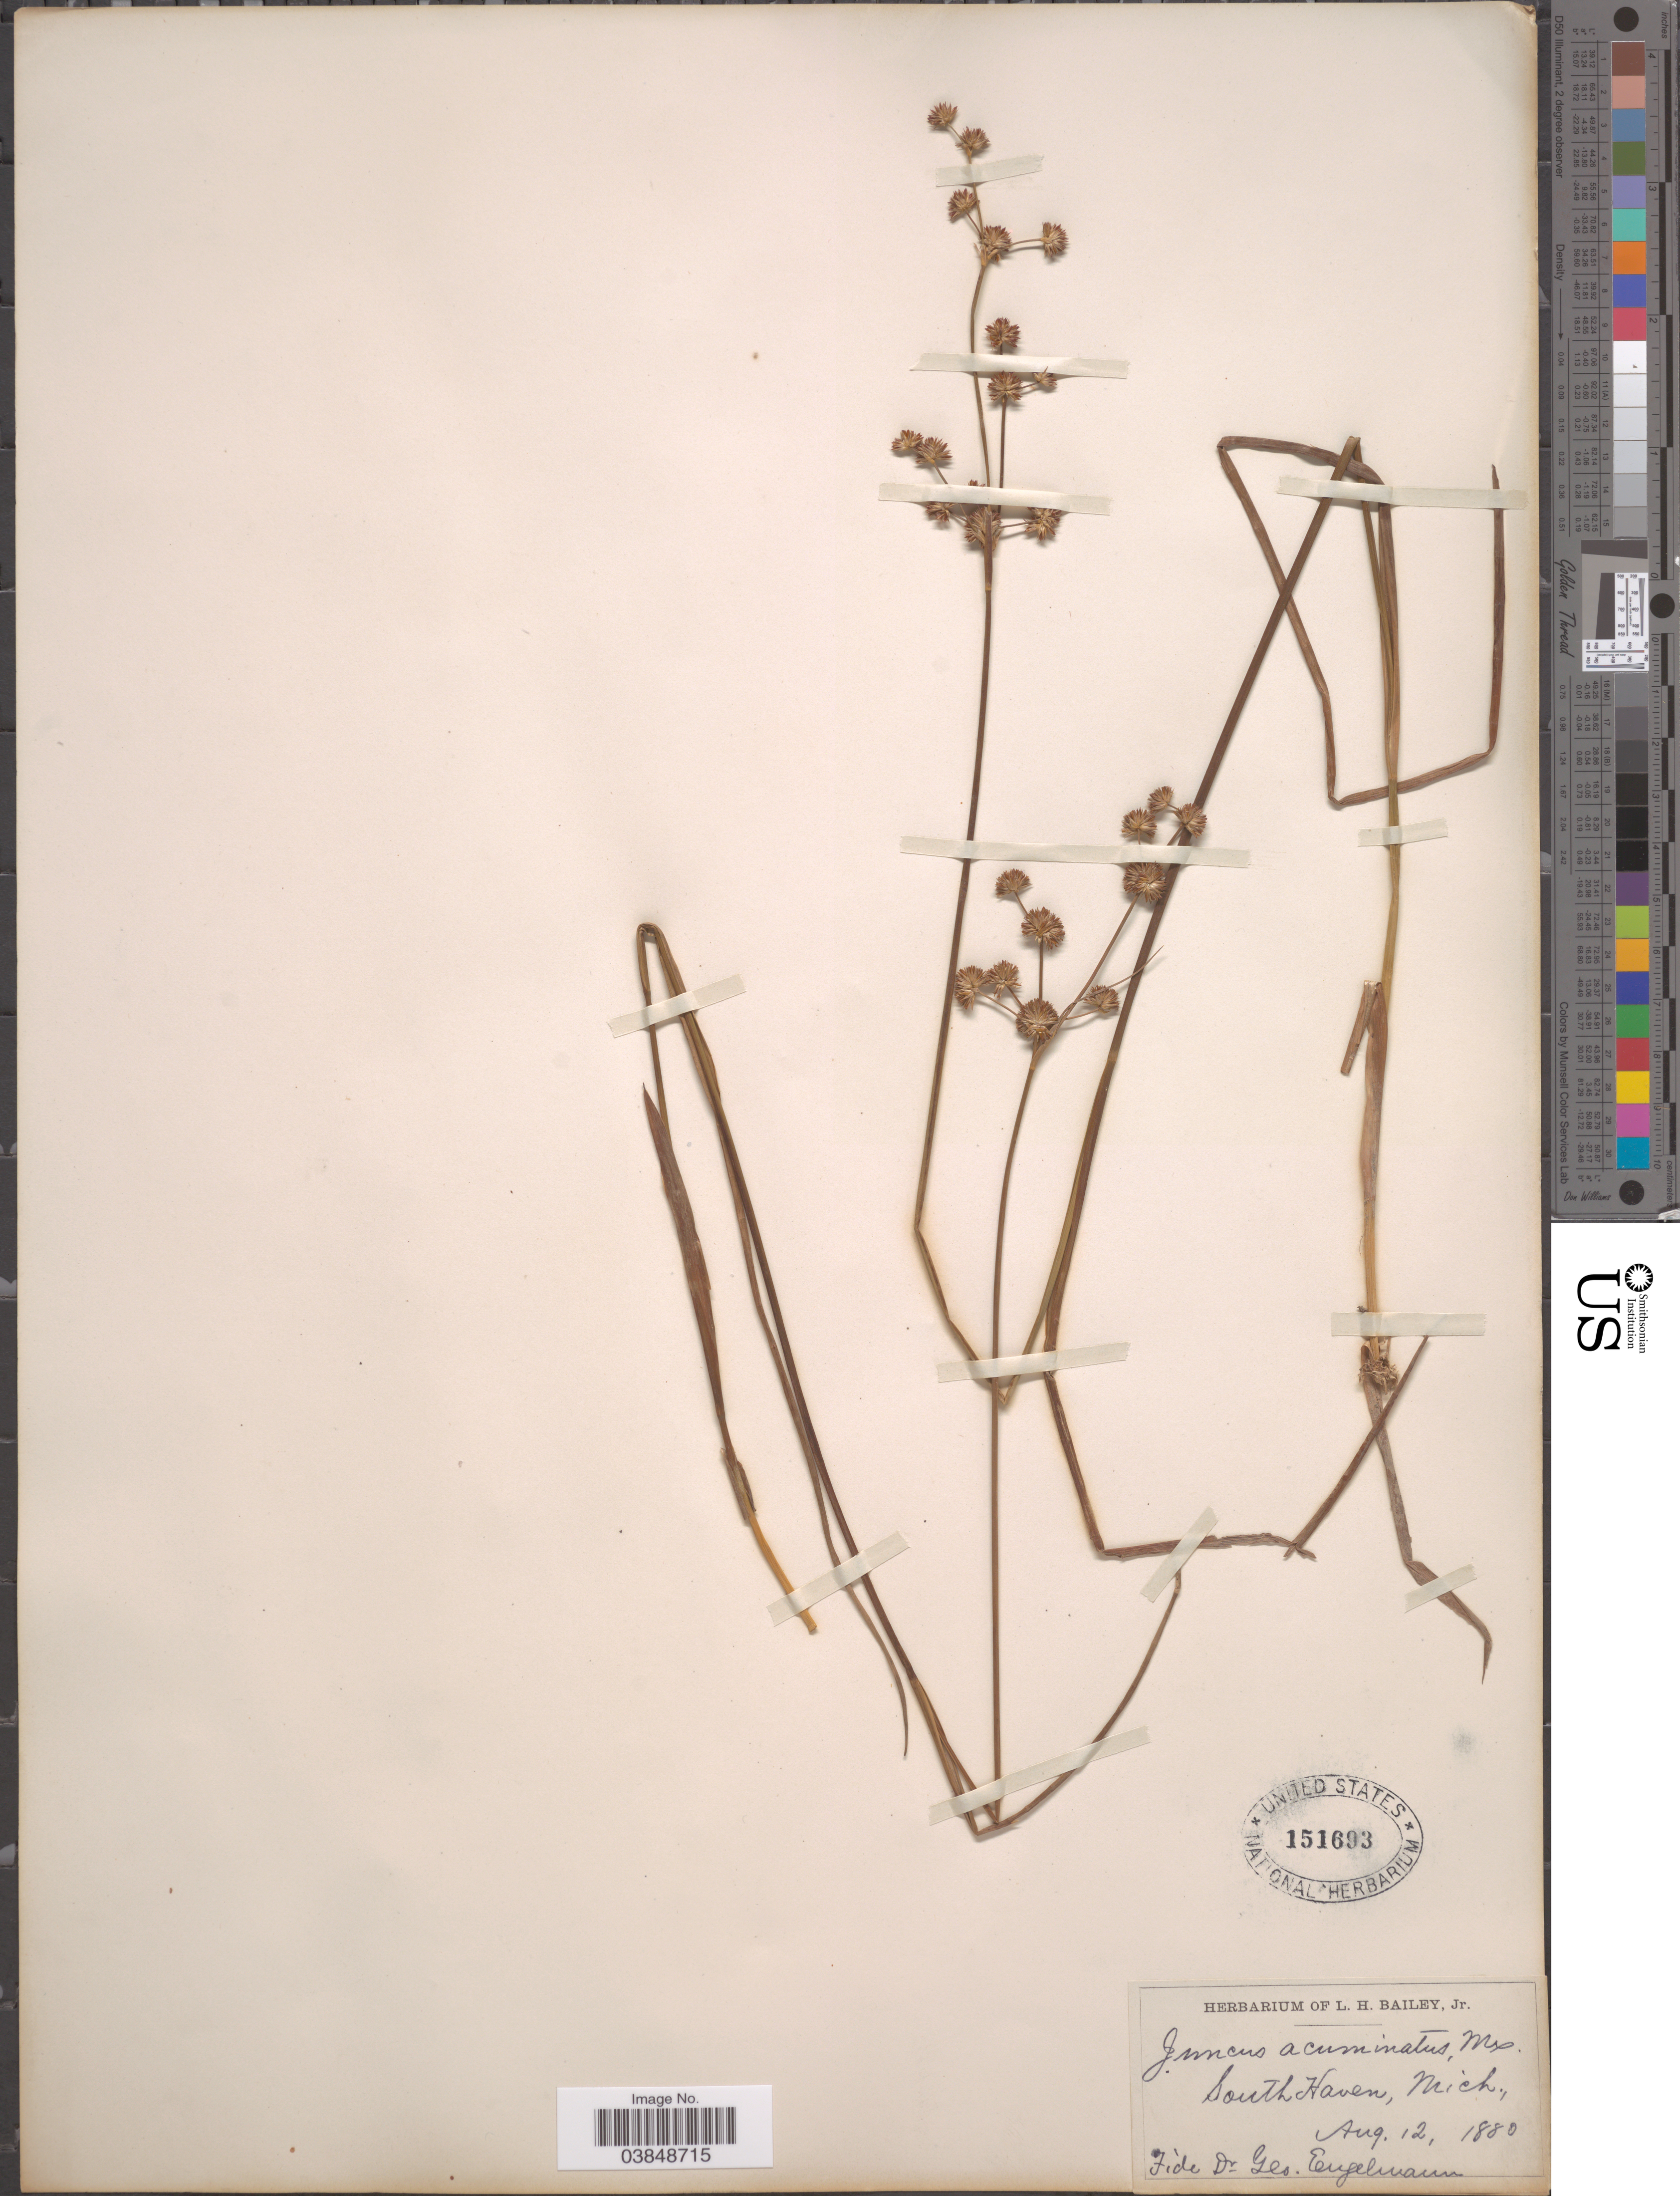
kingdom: Plantae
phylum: Tracheophyta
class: Liliopsida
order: Poales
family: Juncaceae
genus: Juncus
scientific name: Juncus acuminatus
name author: Michx.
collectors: G. Engelmann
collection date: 1880-08-12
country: United States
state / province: Michigan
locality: South Haven.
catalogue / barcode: US 151693